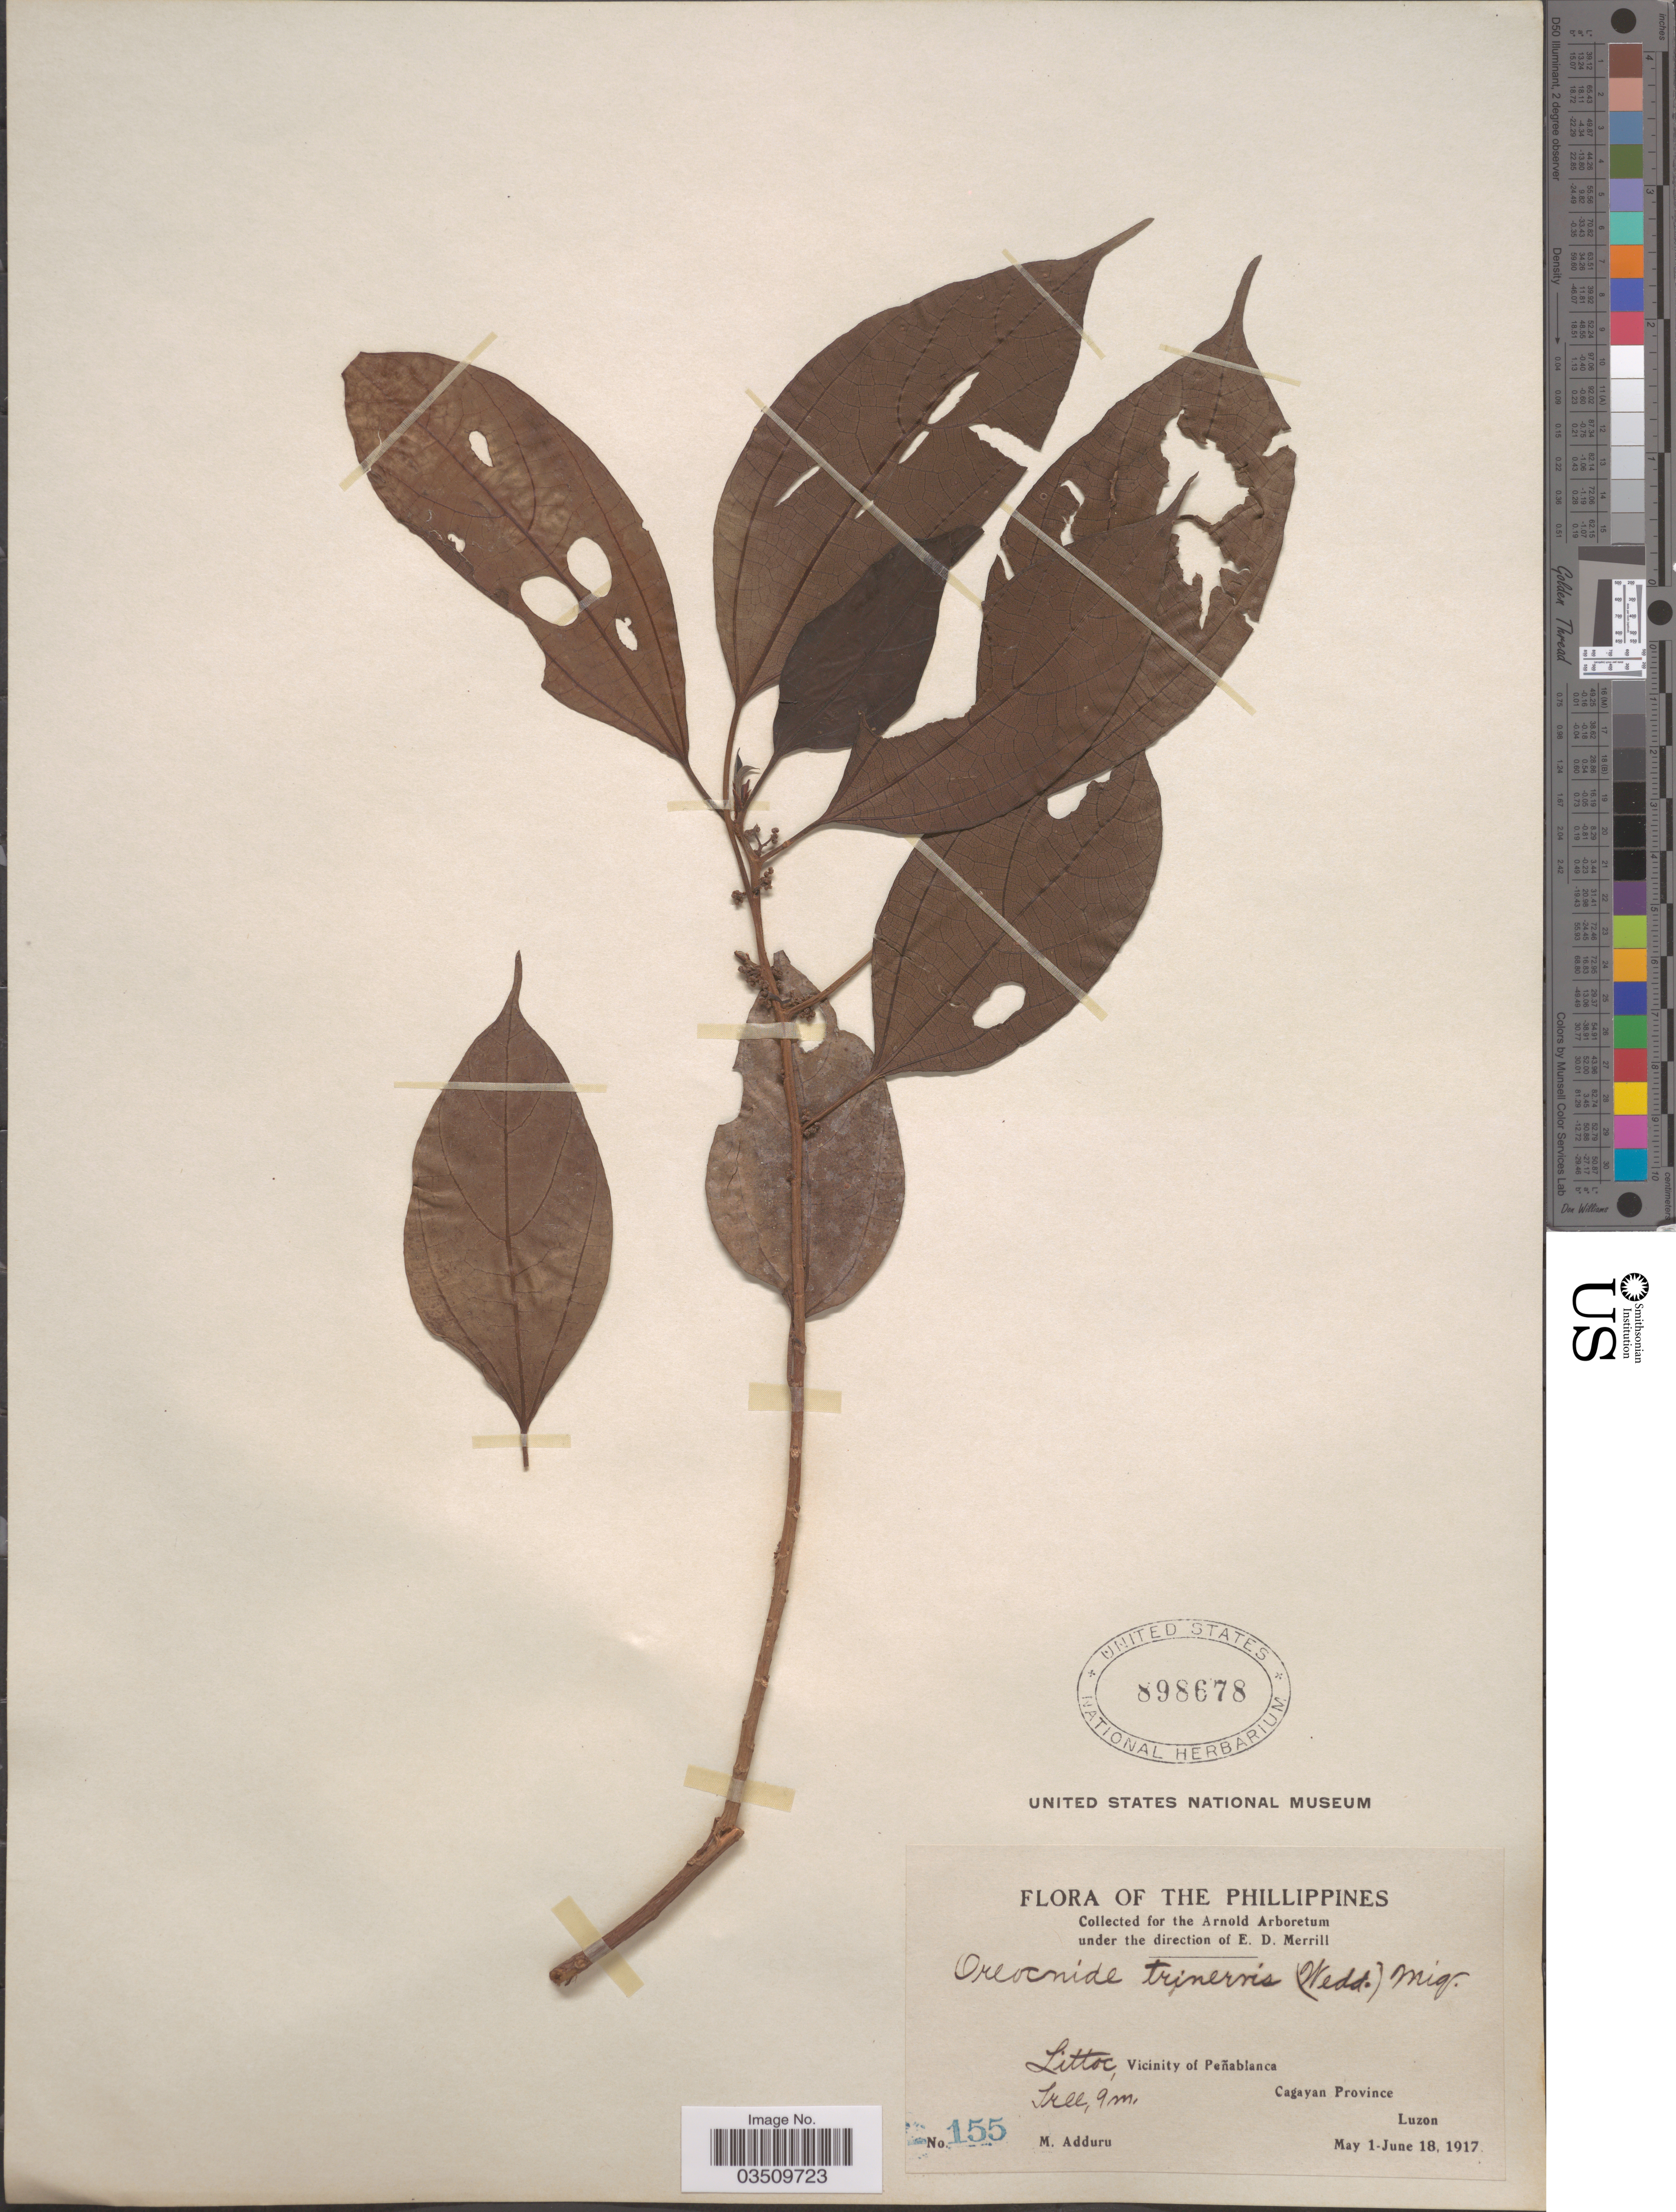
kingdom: Plantae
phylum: Tracheophyta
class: Magnoliopsida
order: Rosales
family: Urticaceae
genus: Oreocnide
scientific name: Oreocnide trinervis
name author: (Wedd.) Miq.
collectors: M. Adduru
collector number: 155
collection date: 1917-05-01/1917-06-18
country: Philippines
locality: Litto, Vicinity of Peñablanca. Cagayan Province. Luzon.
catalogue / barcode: US 898678